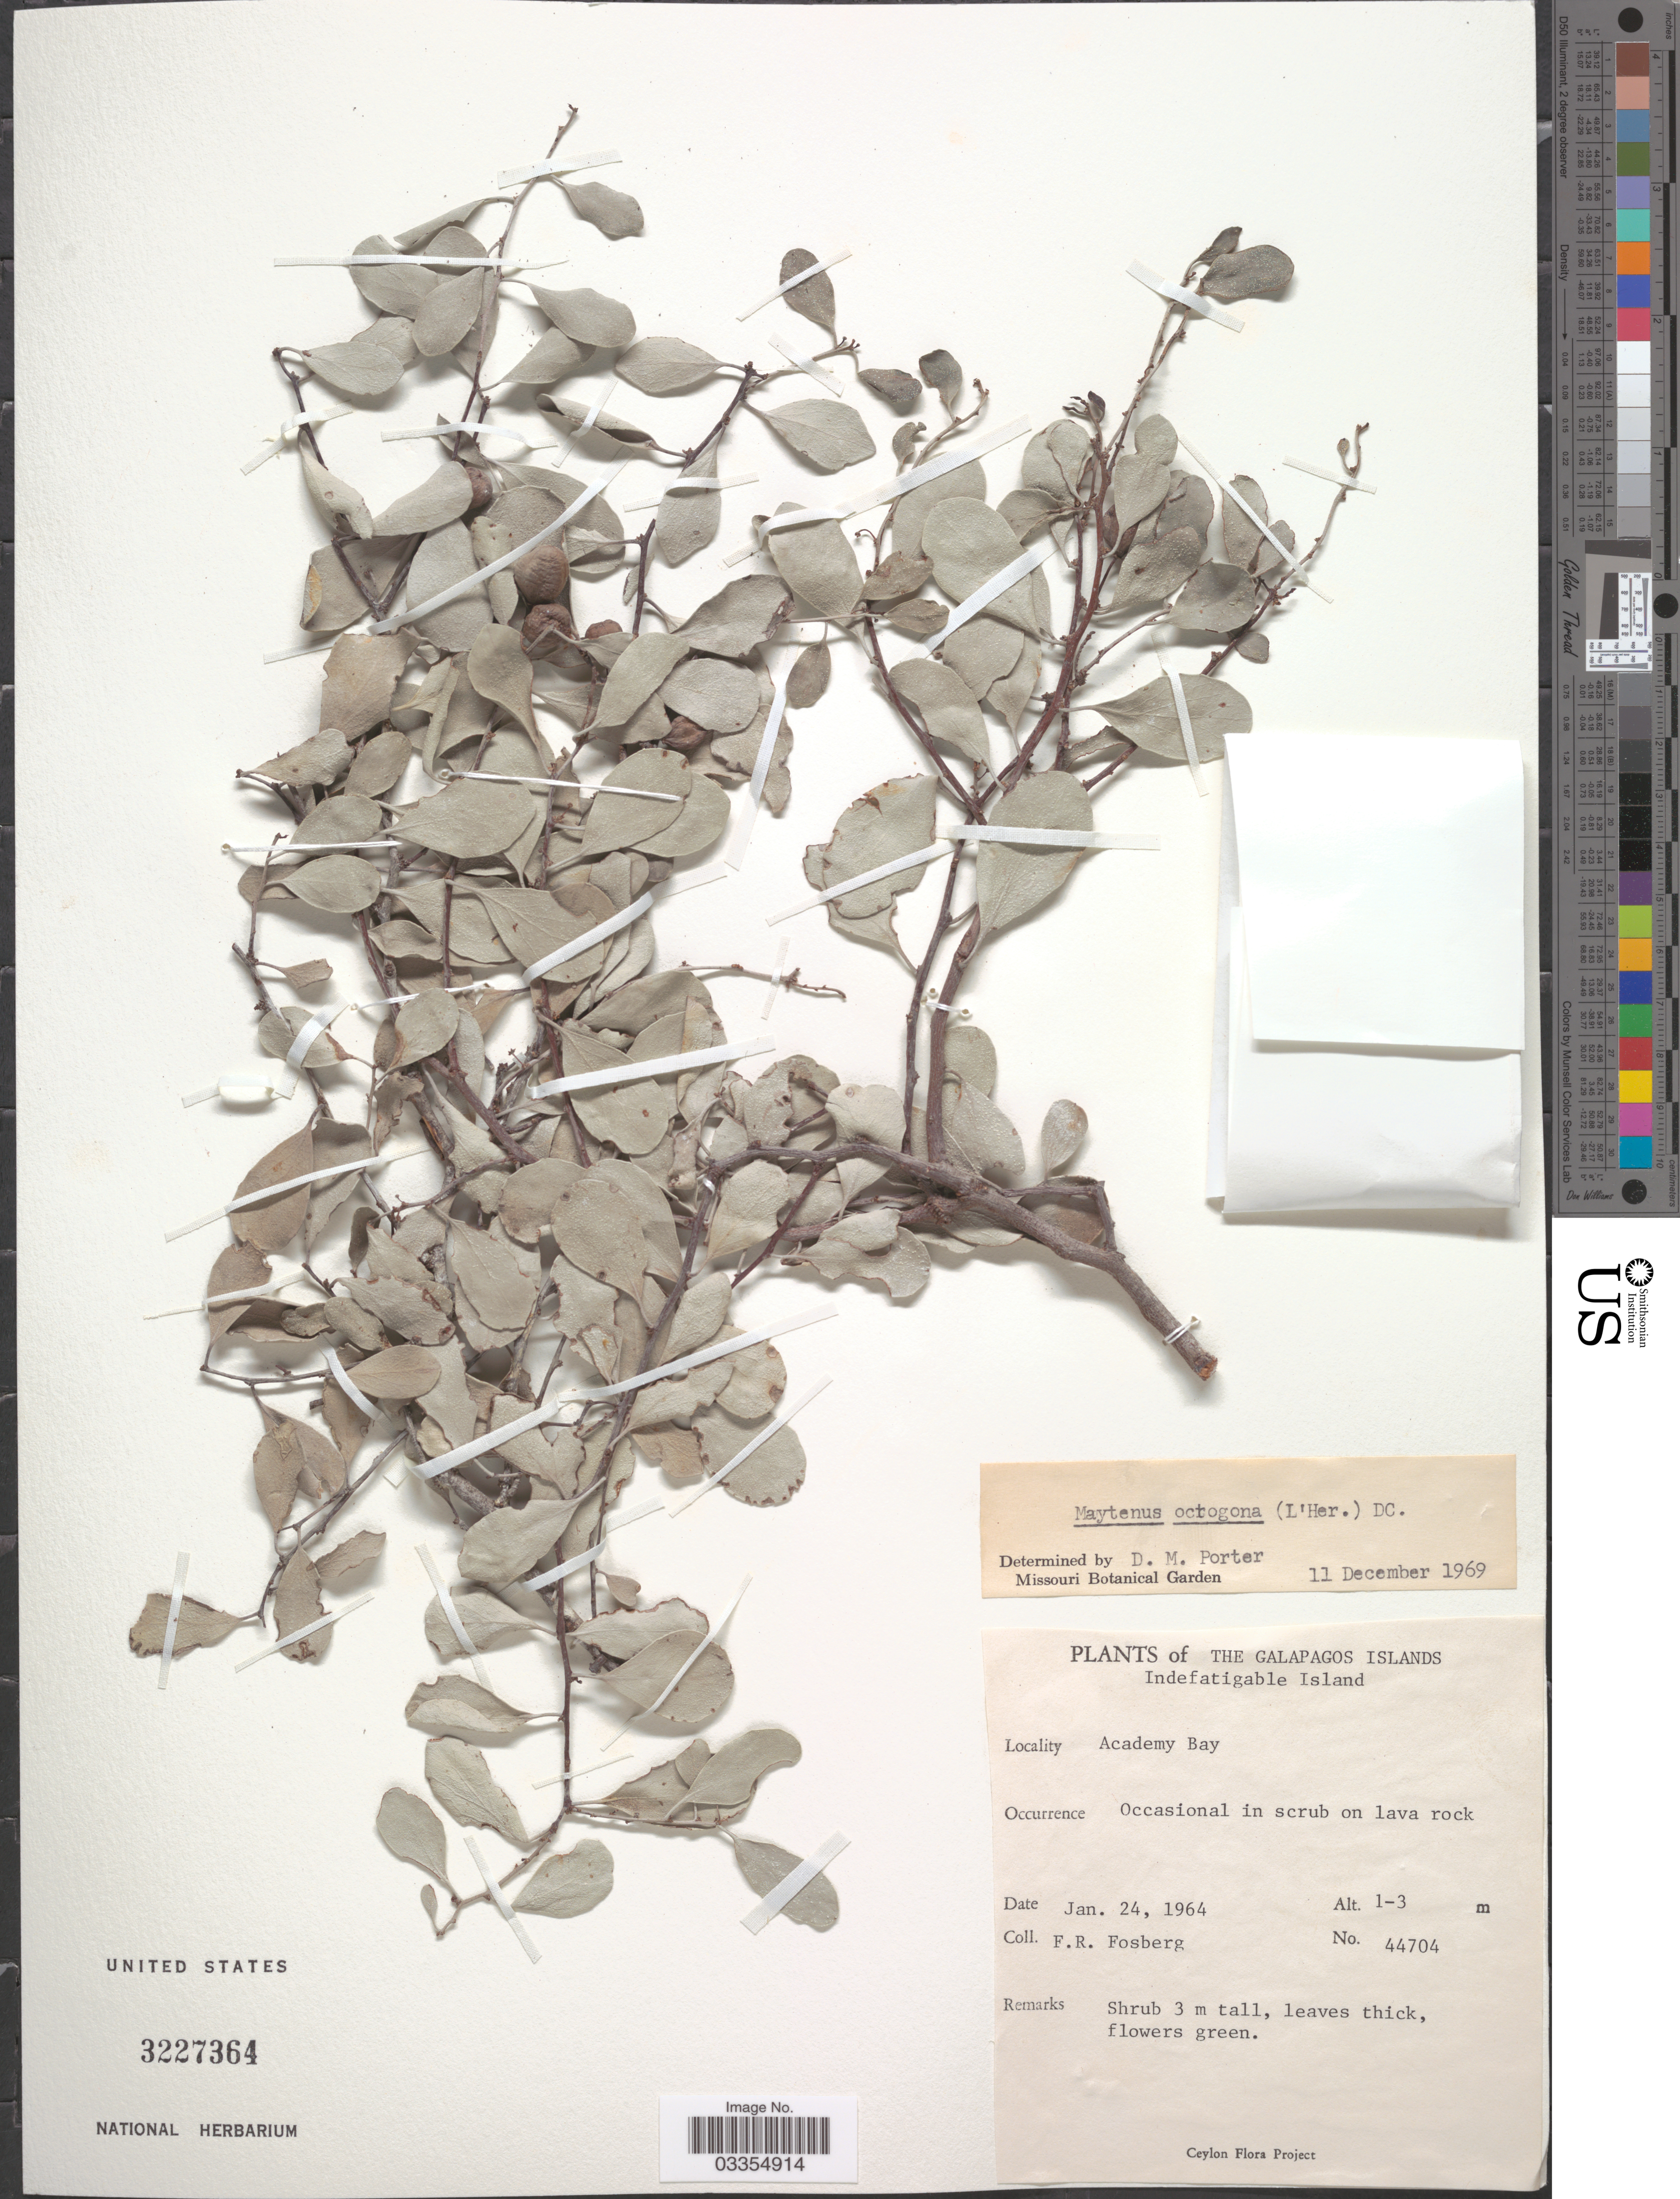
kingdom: Plantae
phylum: Tracheophyta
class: Magnoliopsida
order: Celastrales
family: Celastraceae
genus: Tricerma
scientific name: Tricerma orbiculare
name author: (Humb. & Bonpl. ex Schult.) Lundell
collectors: F. R. Fosberg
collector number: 44704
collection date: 1964-01-24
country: Ecuador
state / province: Colón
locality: The Galapagos Islands. Indefatigable Island. Academy Bay.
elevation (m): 1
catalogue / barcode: US 3327364